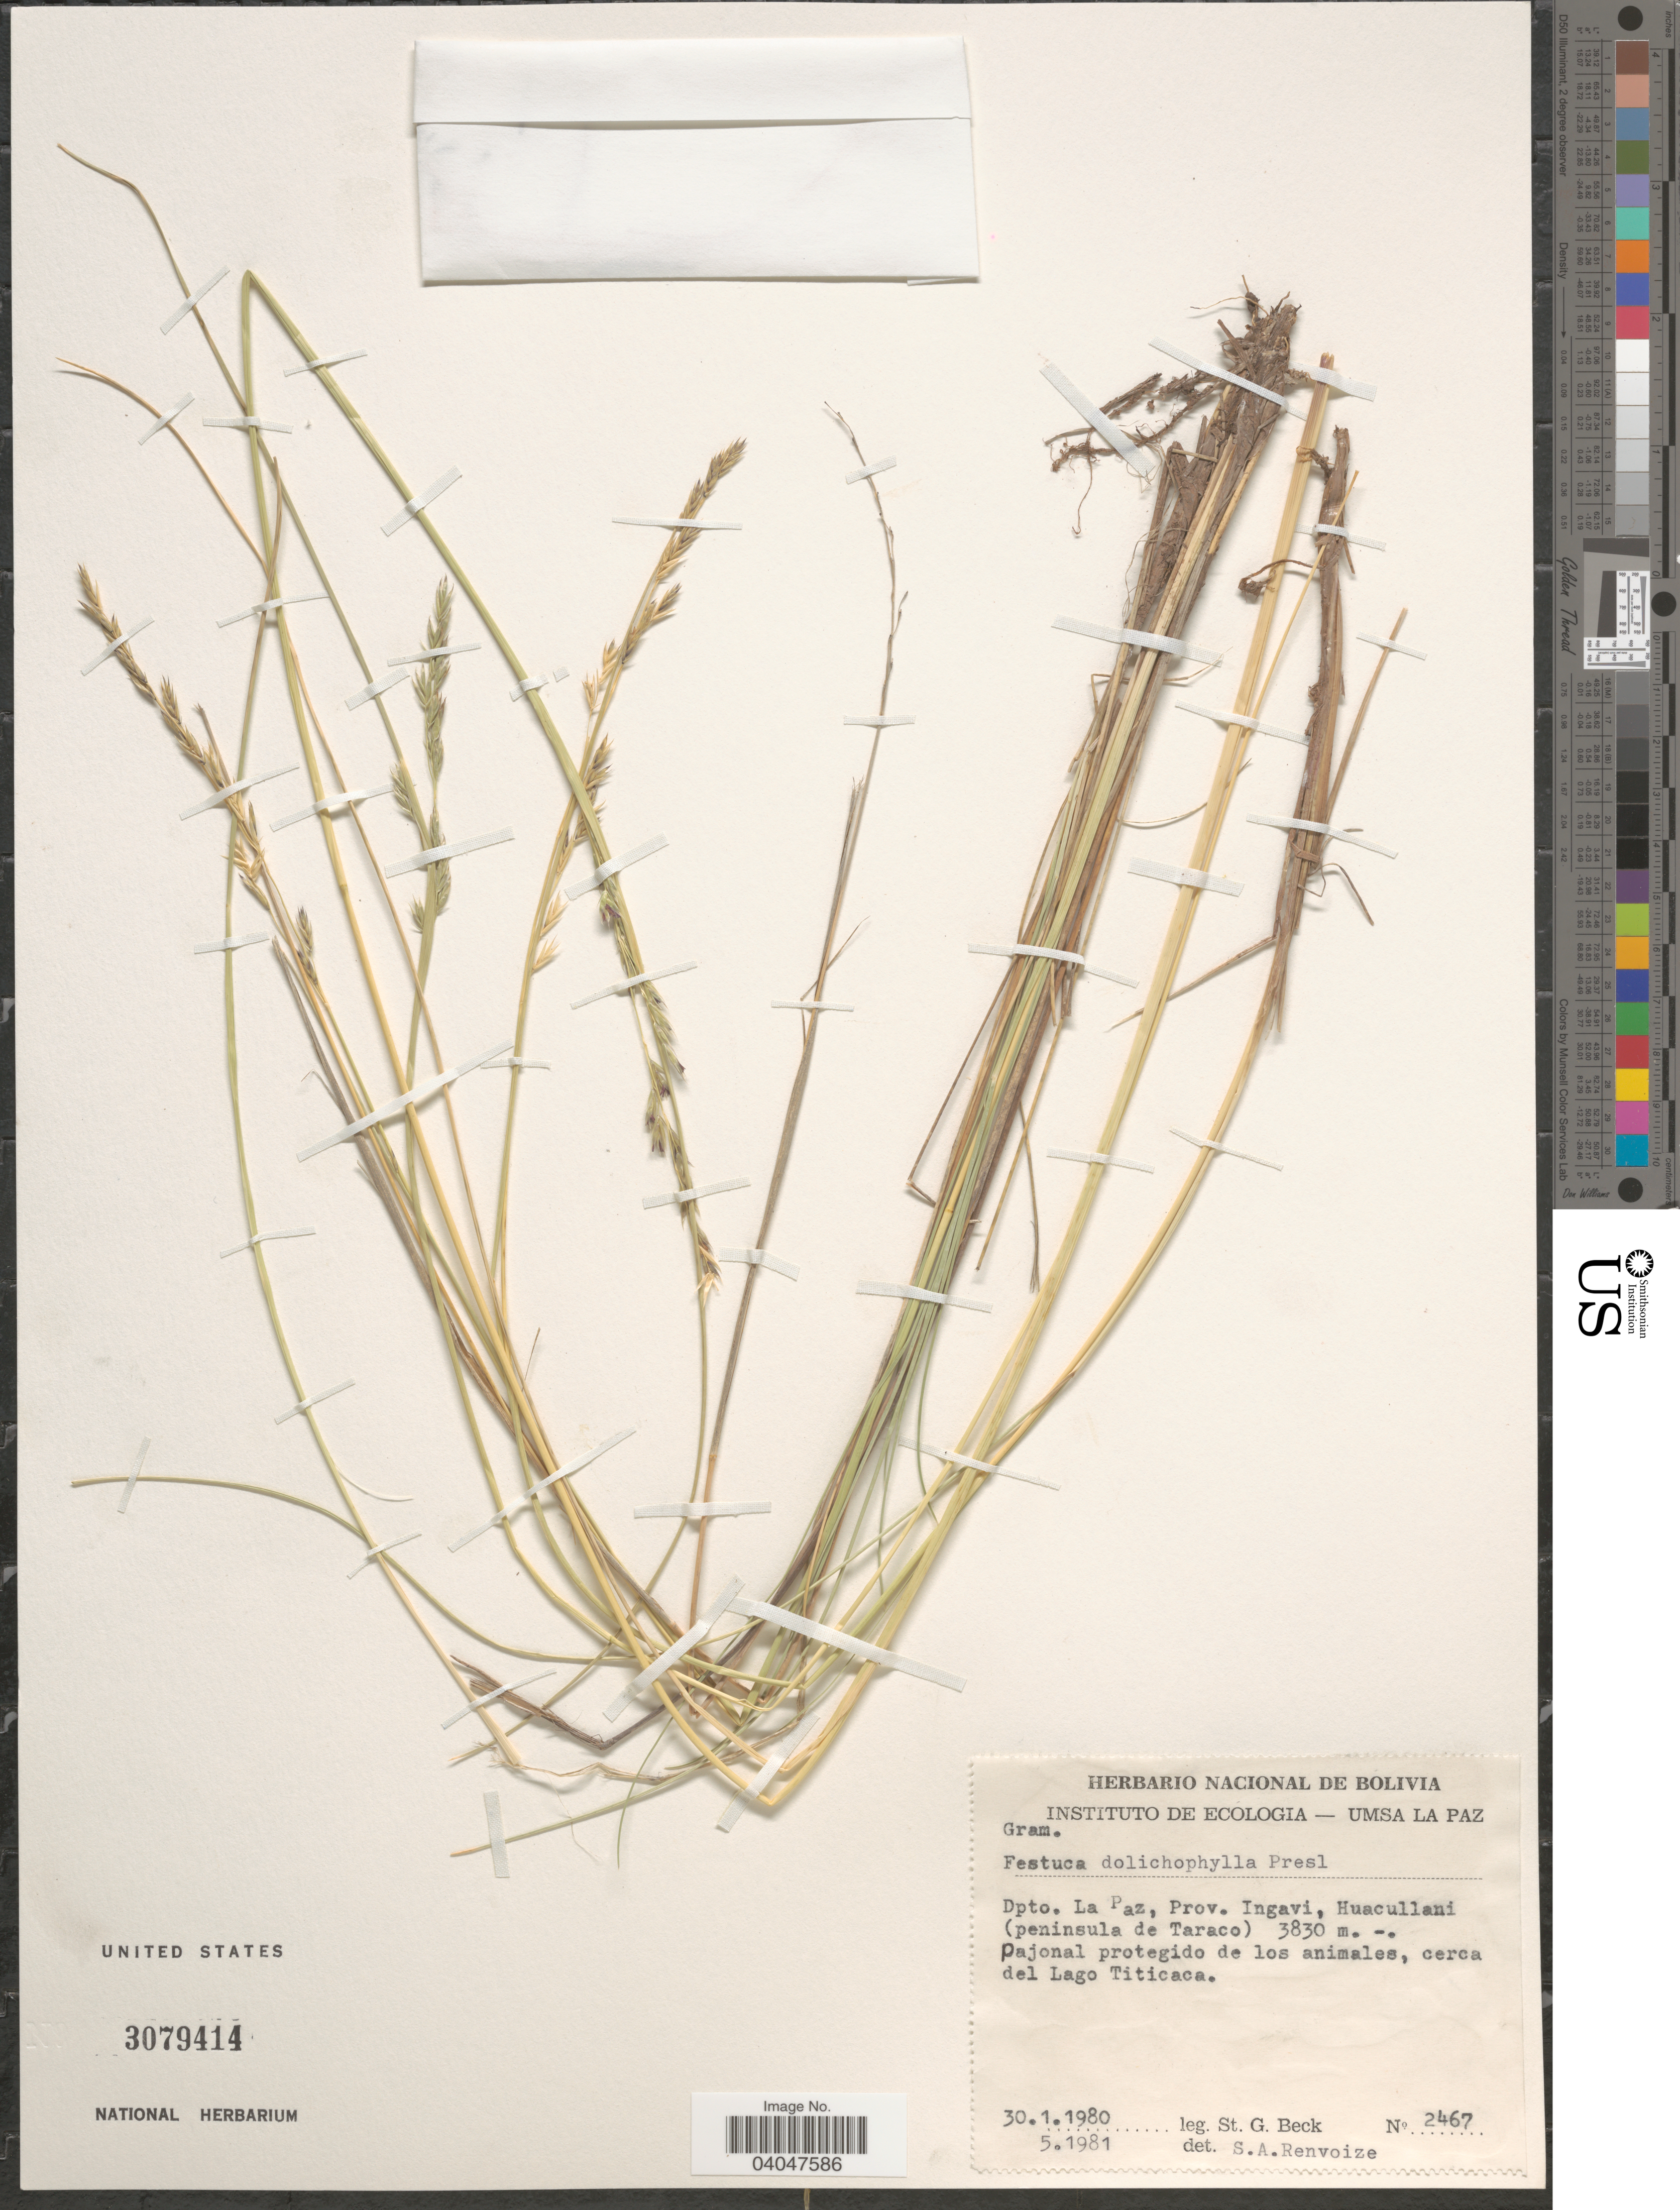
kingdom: Plantae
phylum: Tracheophyta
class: Liliopsida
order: Poales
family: Poaceae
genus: Festuca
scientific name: Festuca dolichophylla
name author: J. Presl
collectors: S. G. Beck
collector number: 2467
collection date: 1980-01-30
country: Bolivia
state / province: La Paz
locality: Dpto. La Paz, Prov. Ingavi, Huacullani (peninsula de Taraco). Pajonal protegido de los animales, cerca del Lago Titicaca.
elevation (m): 3830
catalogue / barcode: US 3079414